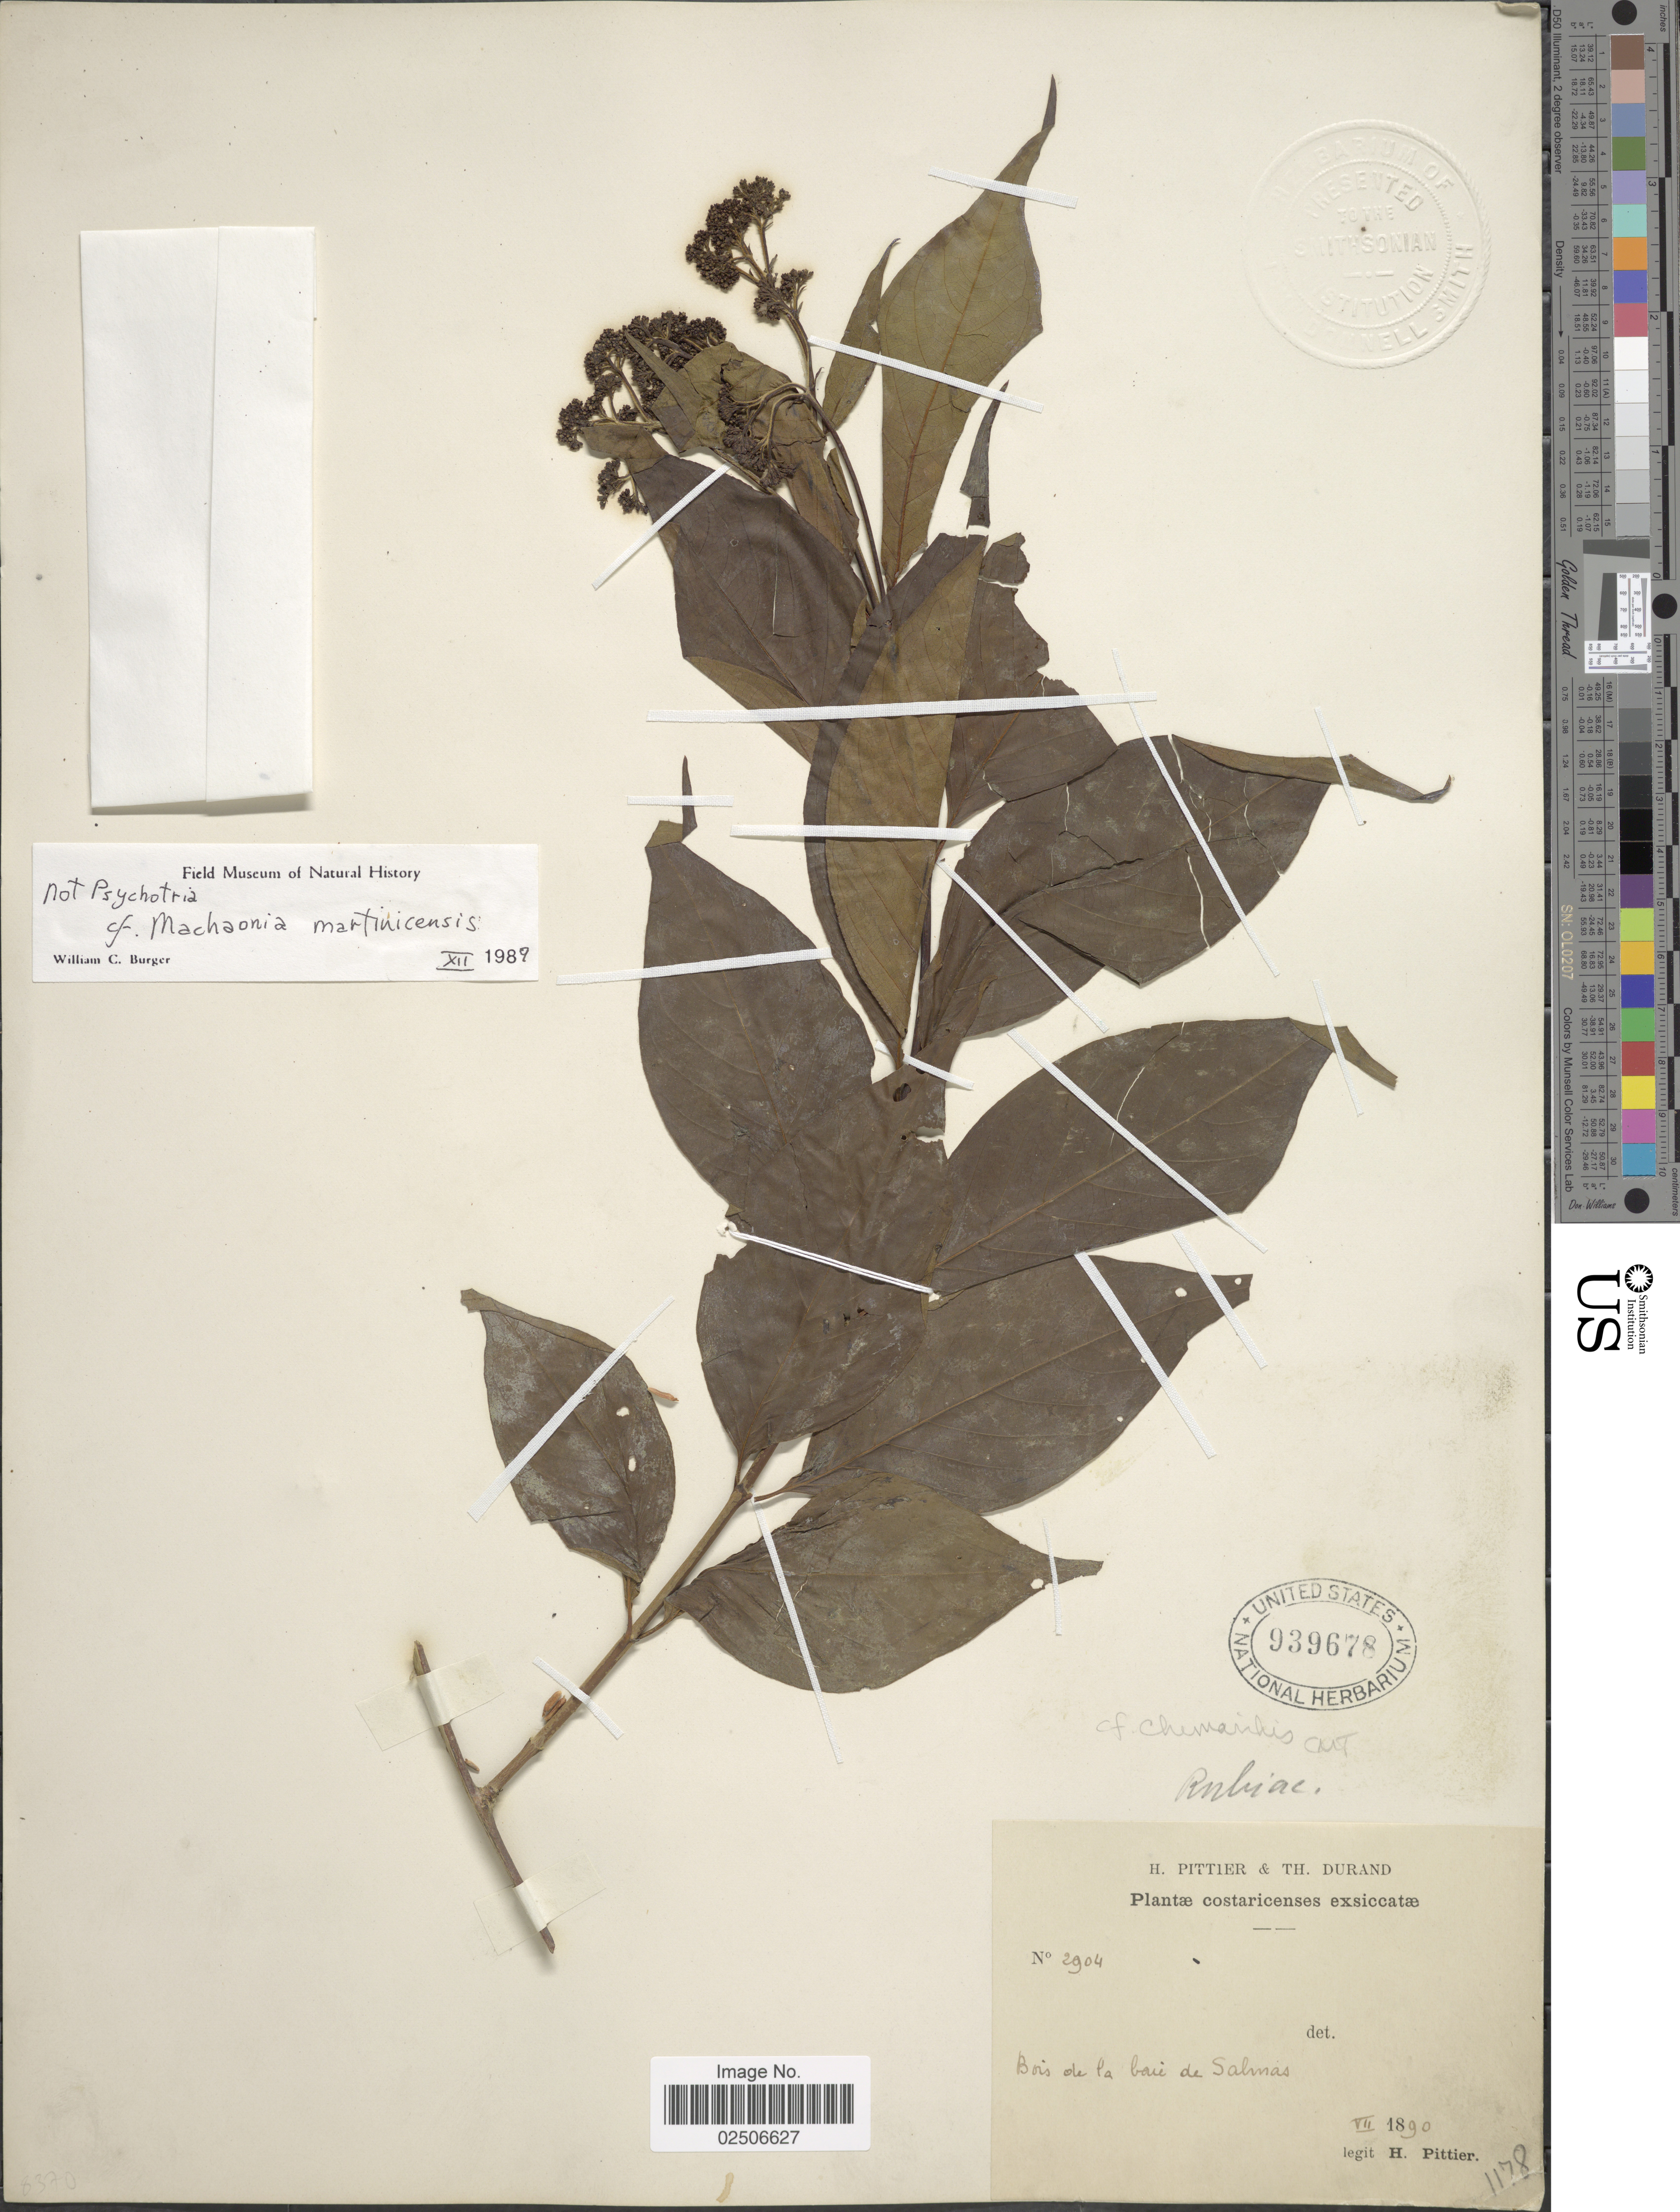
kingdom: Plantae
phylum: Tracheophyta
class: Magnoliopsida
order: Gentianales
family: Rubiaceae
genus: Machaonia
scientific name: Machaonia martinicensis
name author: (DC.) Standl.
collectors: H. F. Pittier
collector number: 2904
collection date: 1890-07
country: Costa Rica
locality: Bois de la baie de Salinas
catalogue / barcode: US 939678